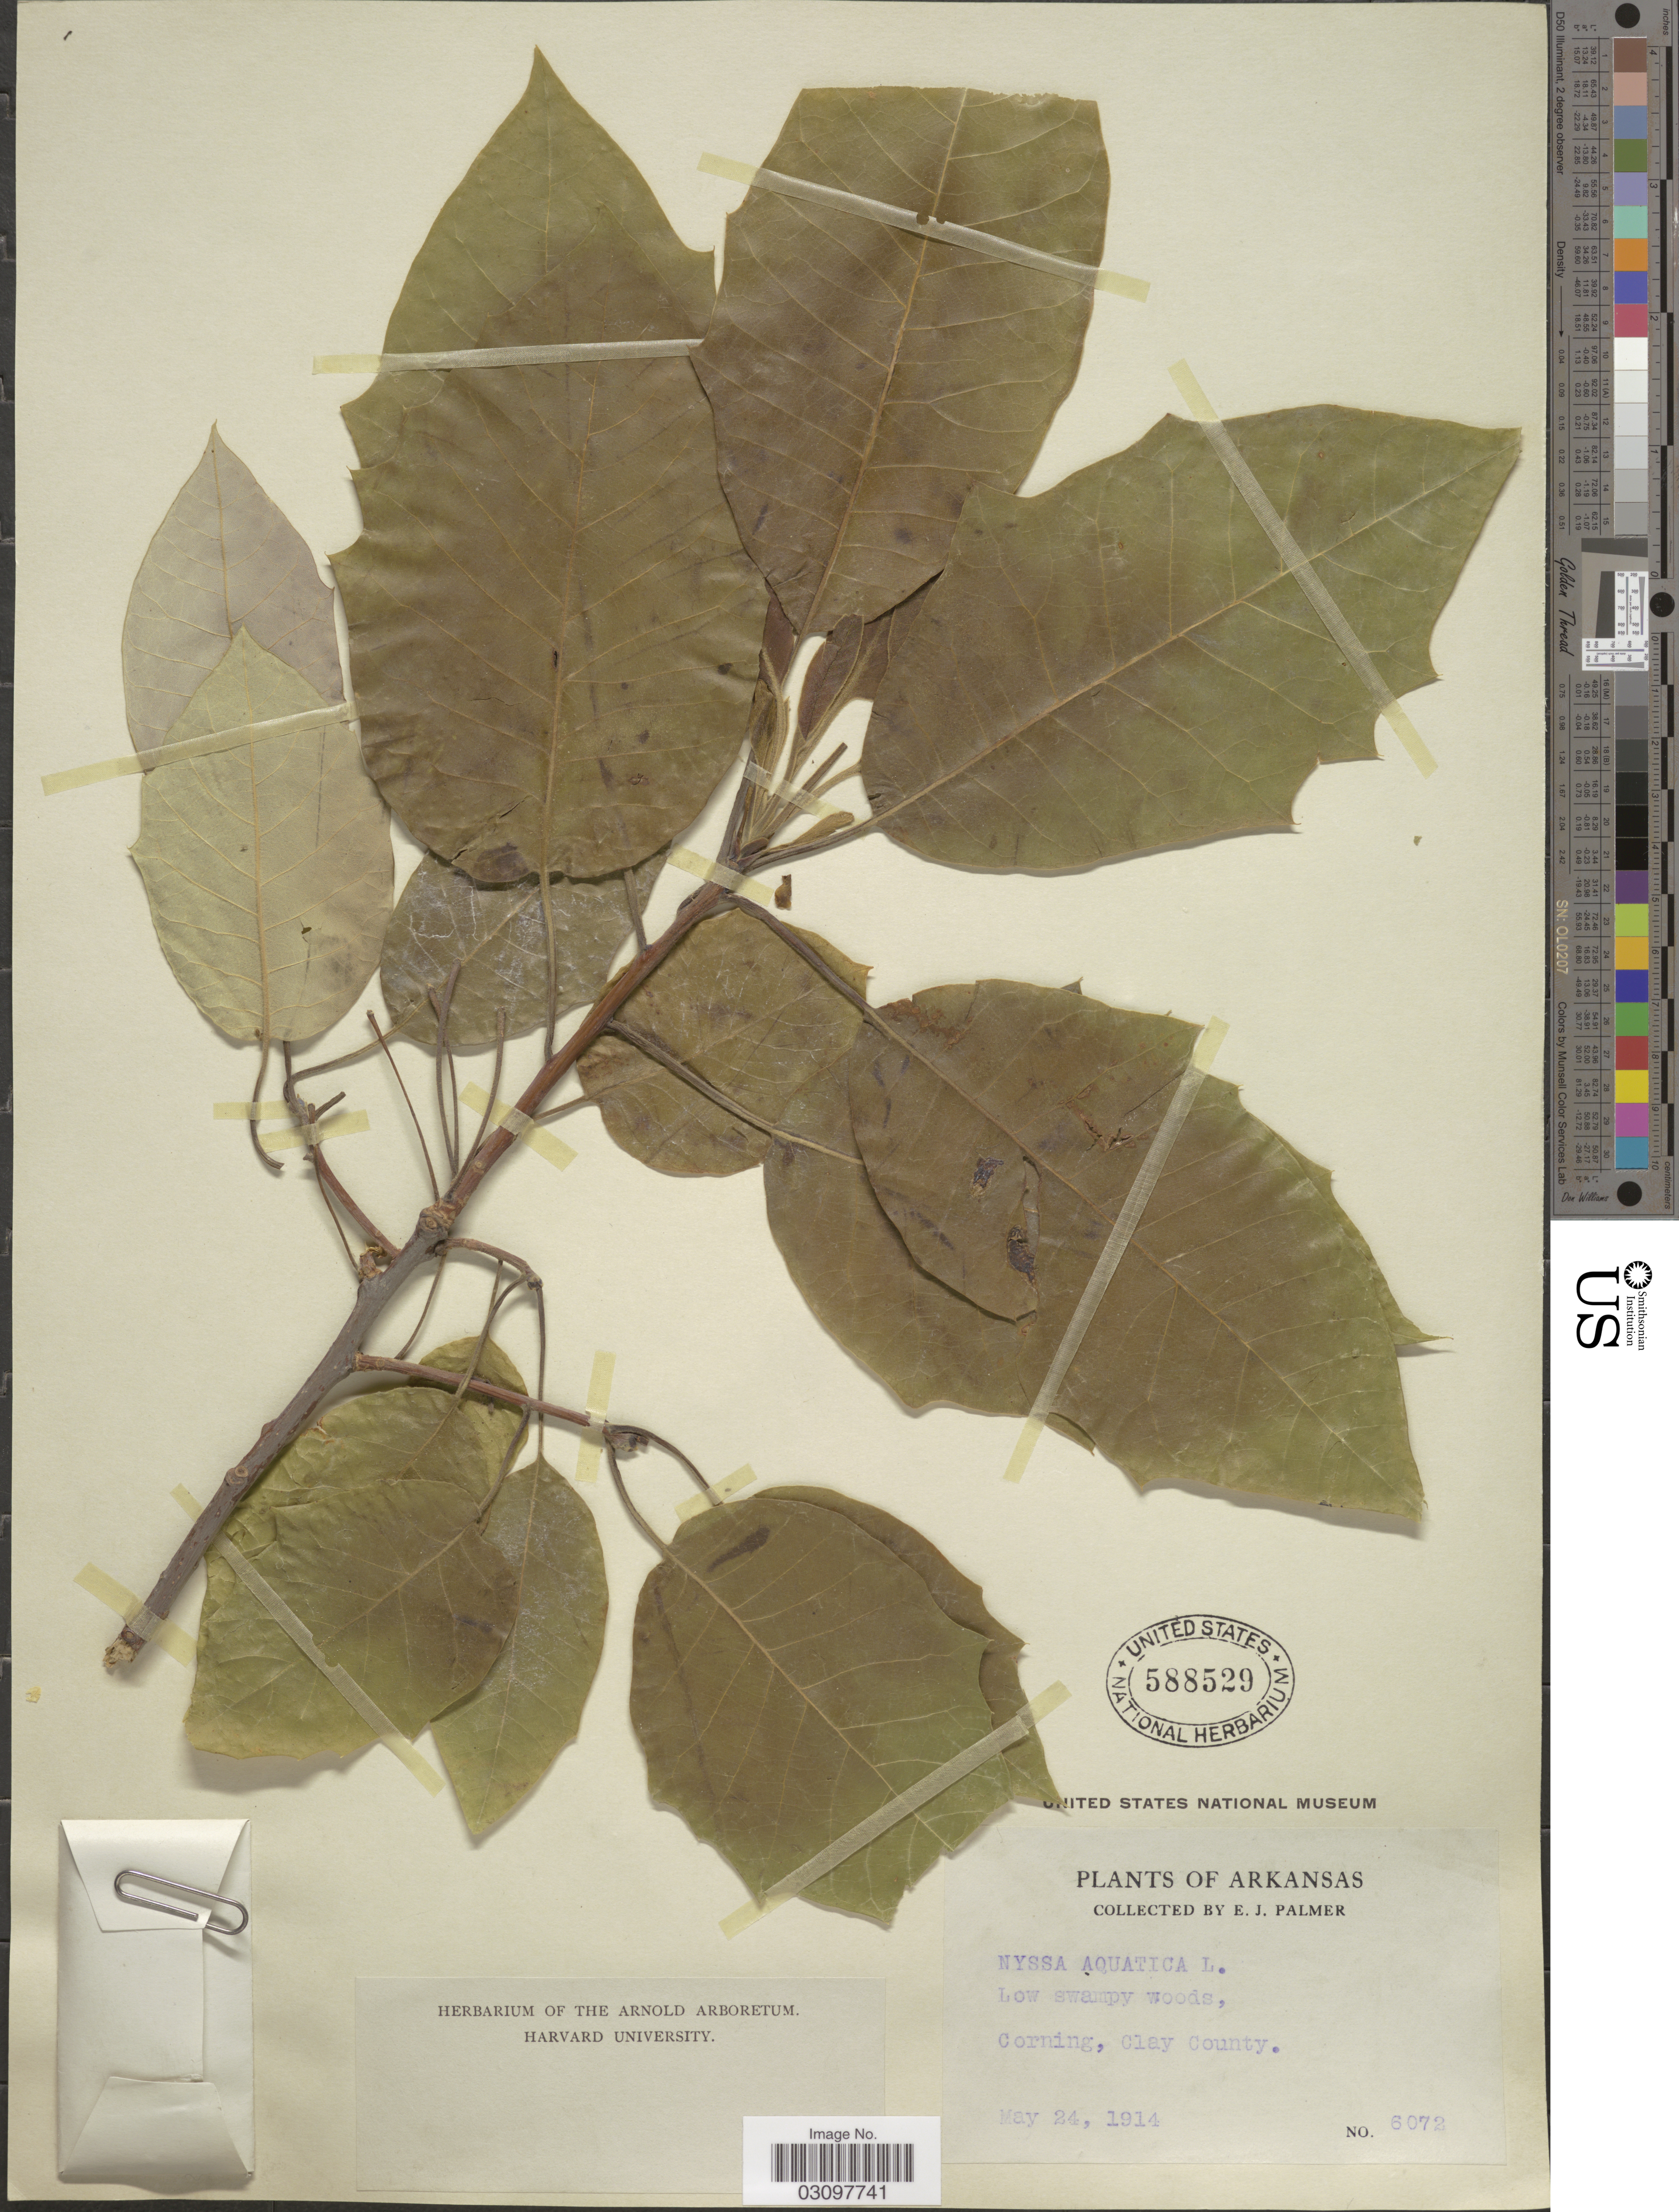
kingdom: Plantae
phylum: Tracheophyta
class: Magnoliopsida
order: Cornales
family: Nyssaceae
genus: Nyssa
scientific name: Nyssa aquatica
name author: L.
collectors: E. J. Palmer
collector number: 6072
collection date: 1914-05-24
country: United States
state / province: Arkansas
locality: Corning, Clay County.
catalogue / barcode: US 588529